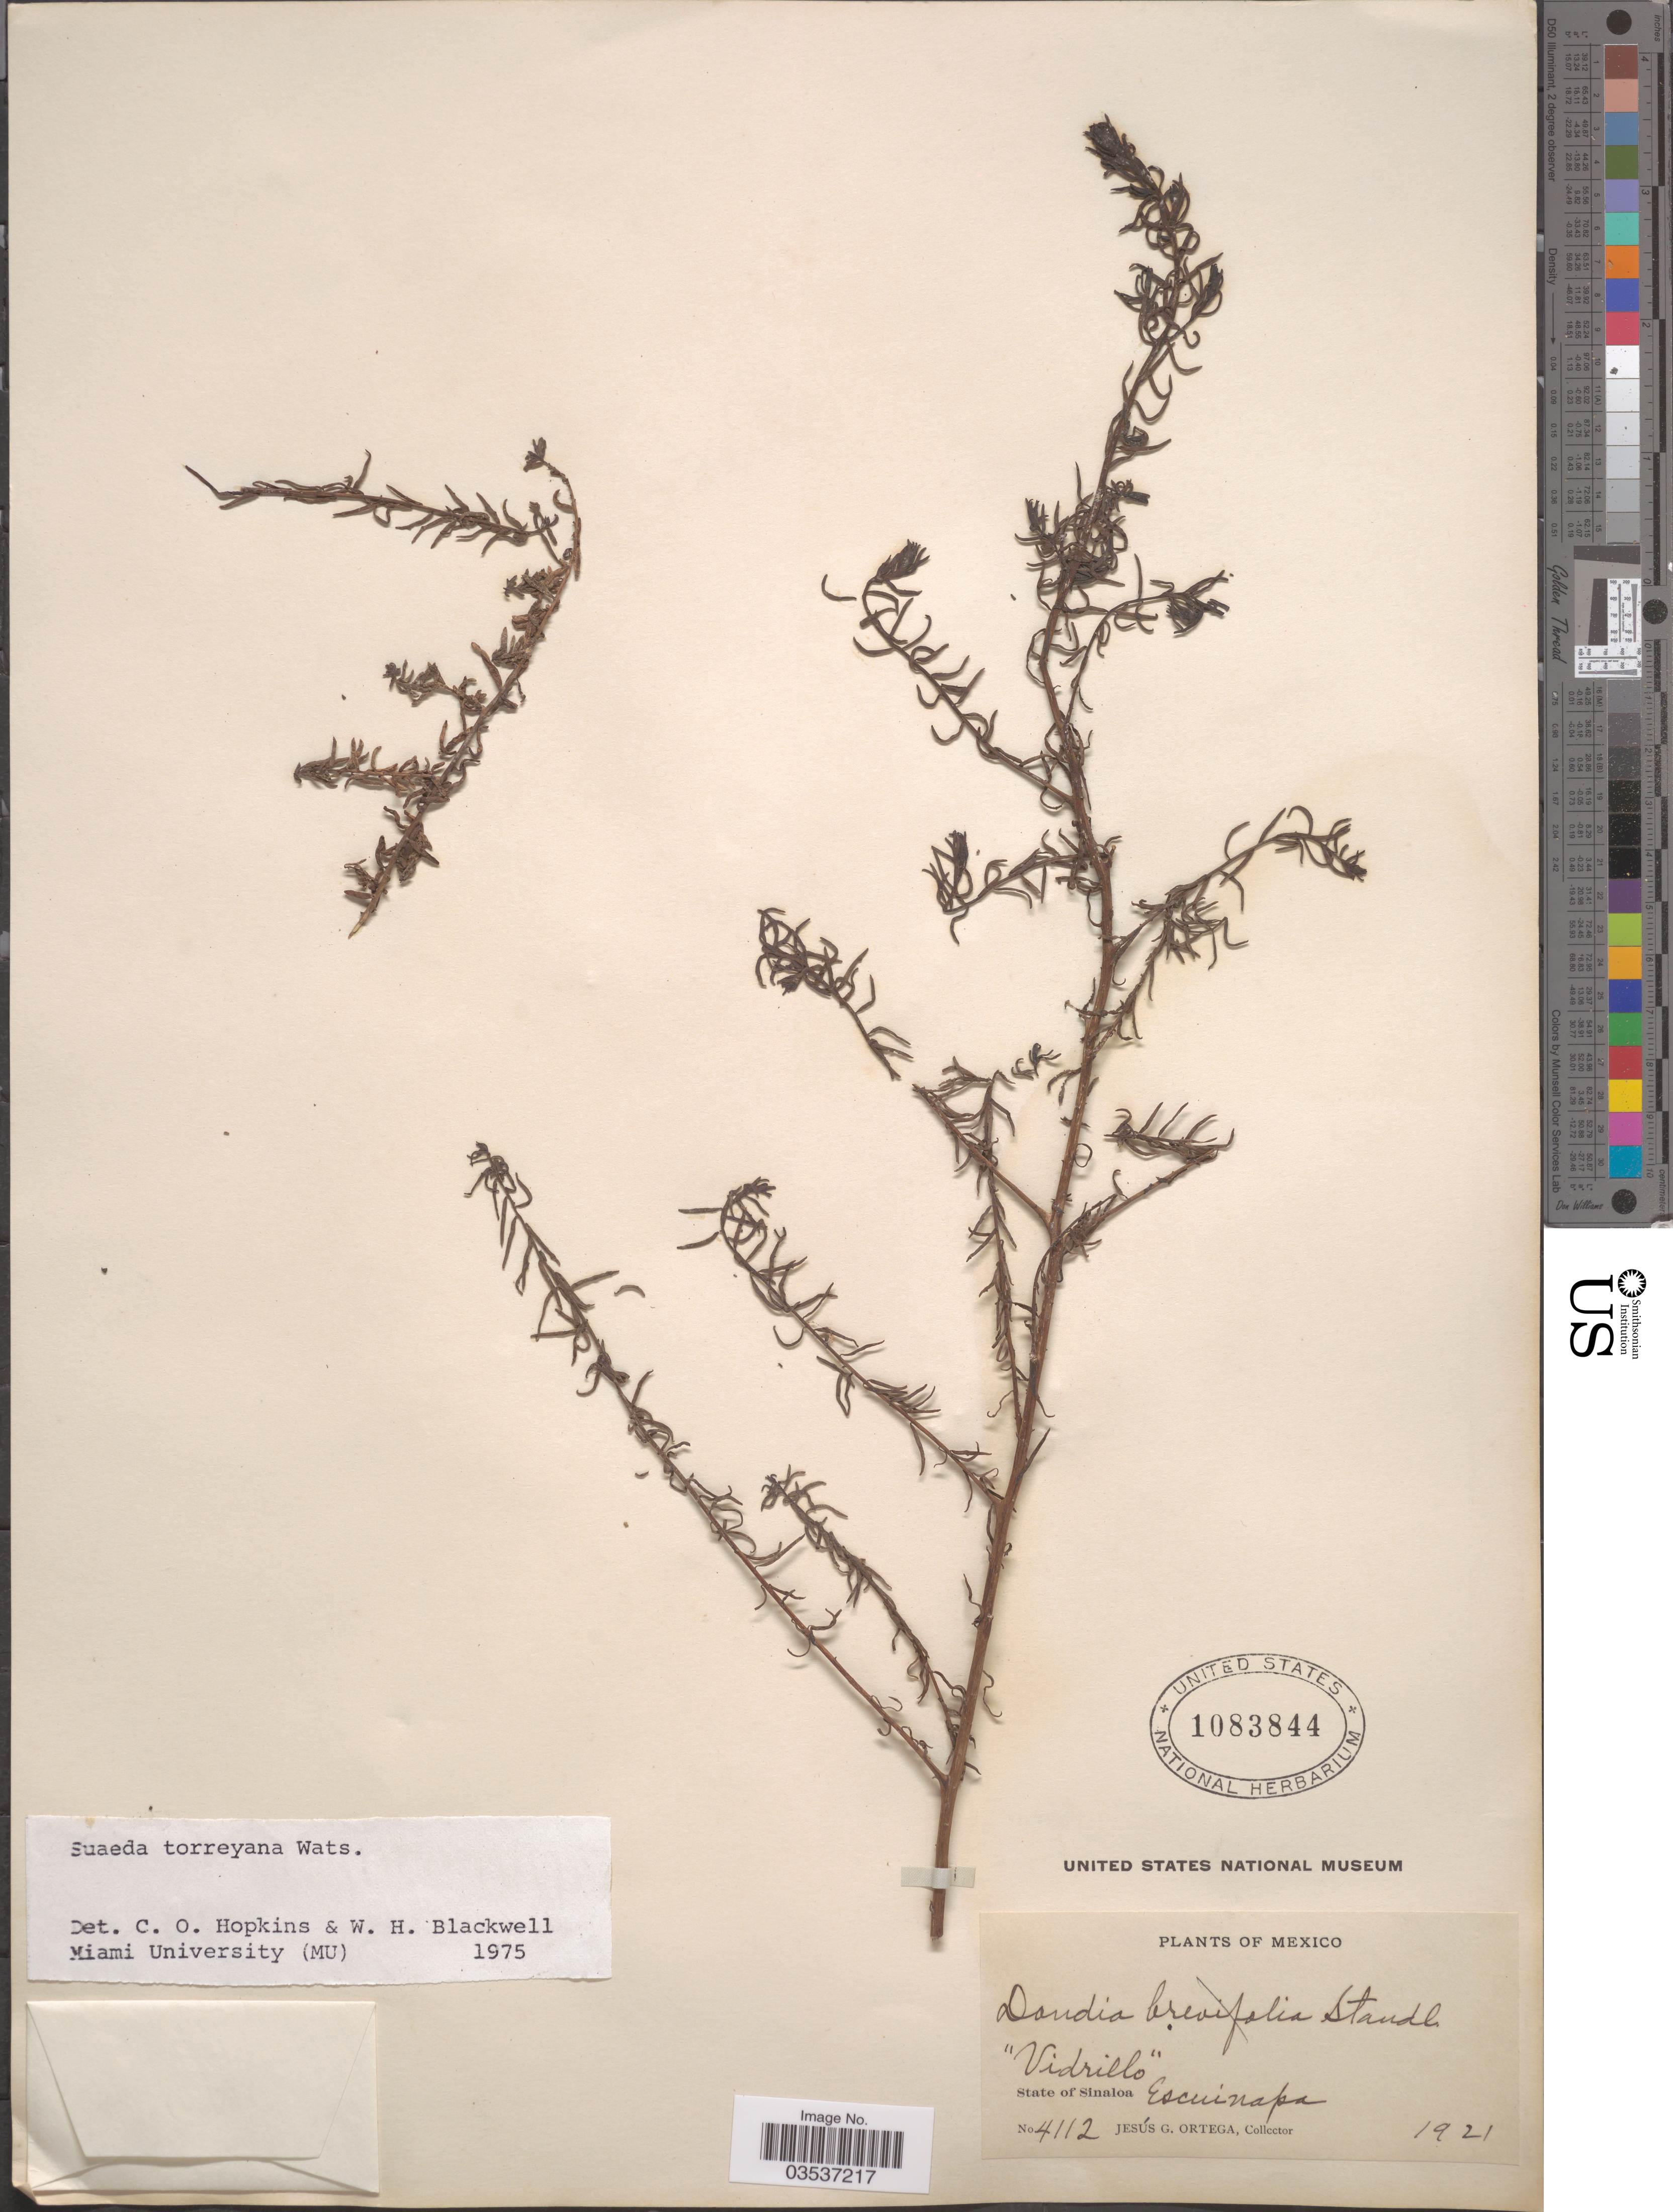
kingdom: Plantae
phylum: Tracheophyta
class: Magnoliopsida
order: Caryophyllales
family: Amaranthaceae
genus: Suaeda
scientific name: Suaeda torreyana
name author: S. Watson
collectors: J. Ortega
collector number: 4112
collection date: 1921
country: Mexico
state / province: Sinaloa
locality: Escuinapa.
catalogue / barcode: US 1083844